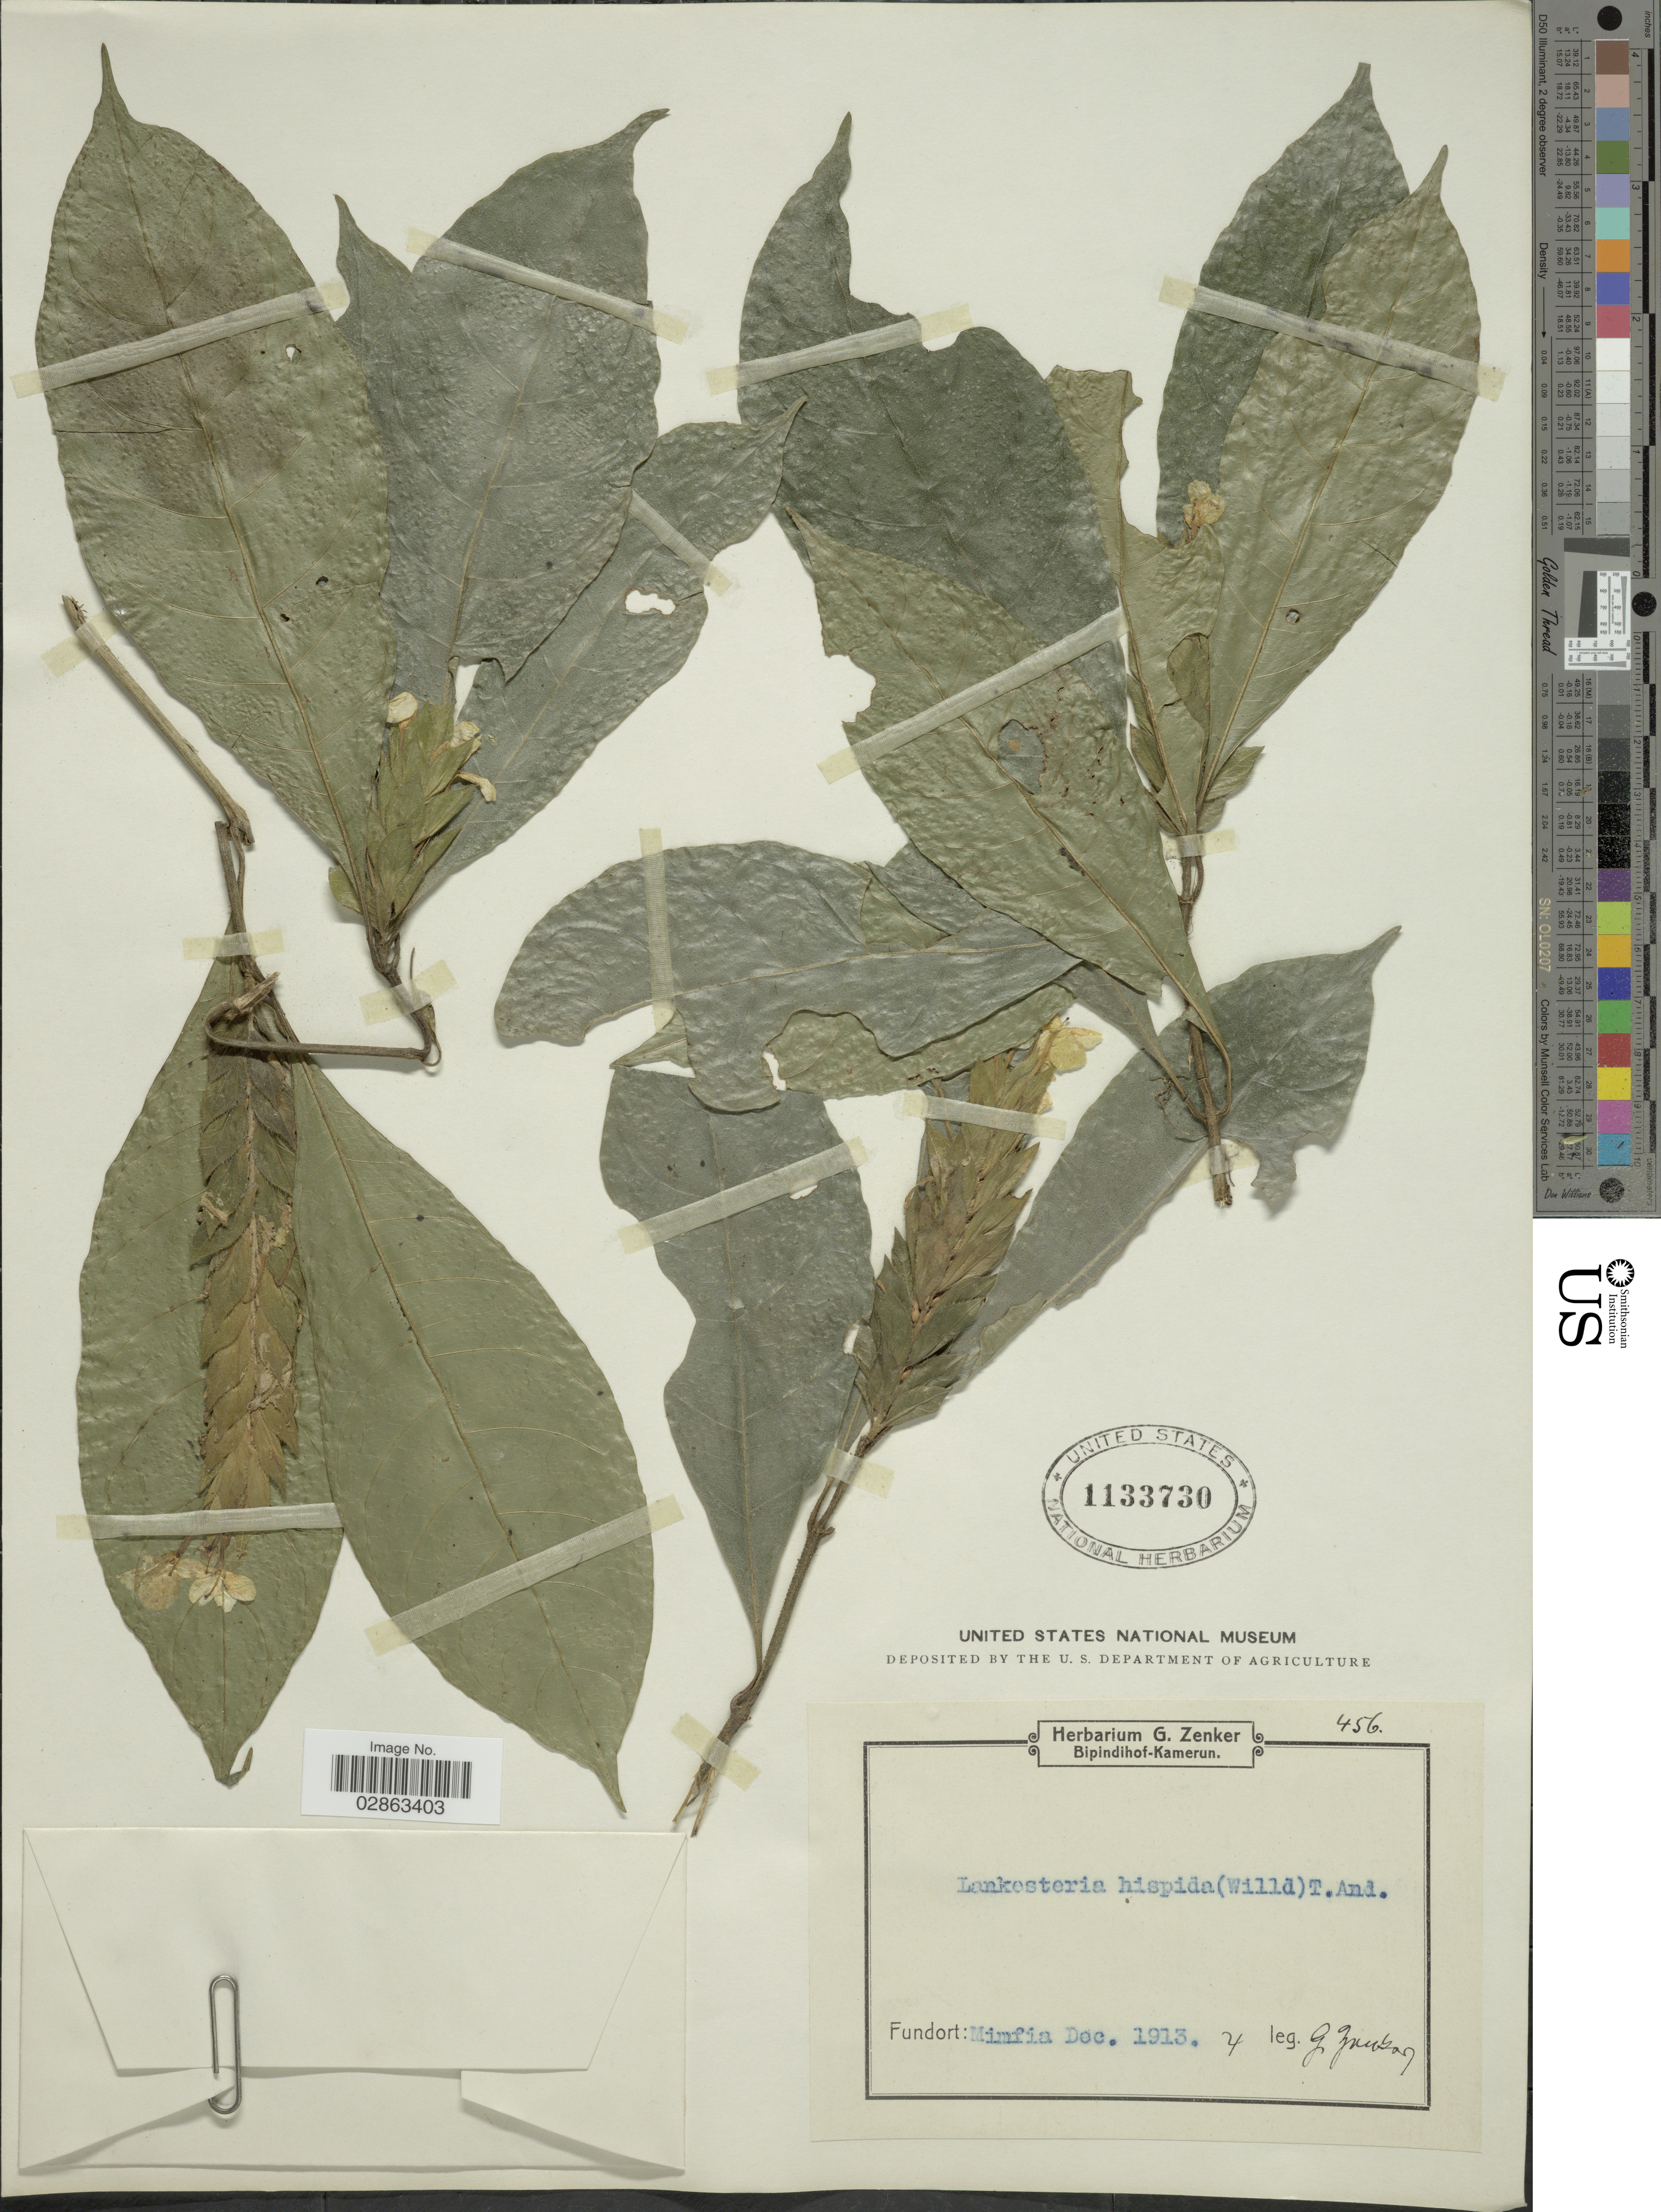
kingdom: Plantae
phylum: Tracheophyta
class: Magnoliopsida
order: Lamiales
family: Acanthaceae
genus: Lankesteria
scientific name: Lankesteria hispida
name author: (Willd.) T. Anderson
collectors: G. A. Zenker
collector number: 456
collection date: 1913-12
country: Cameroon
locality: Mimfia.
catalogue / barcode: US 1133730